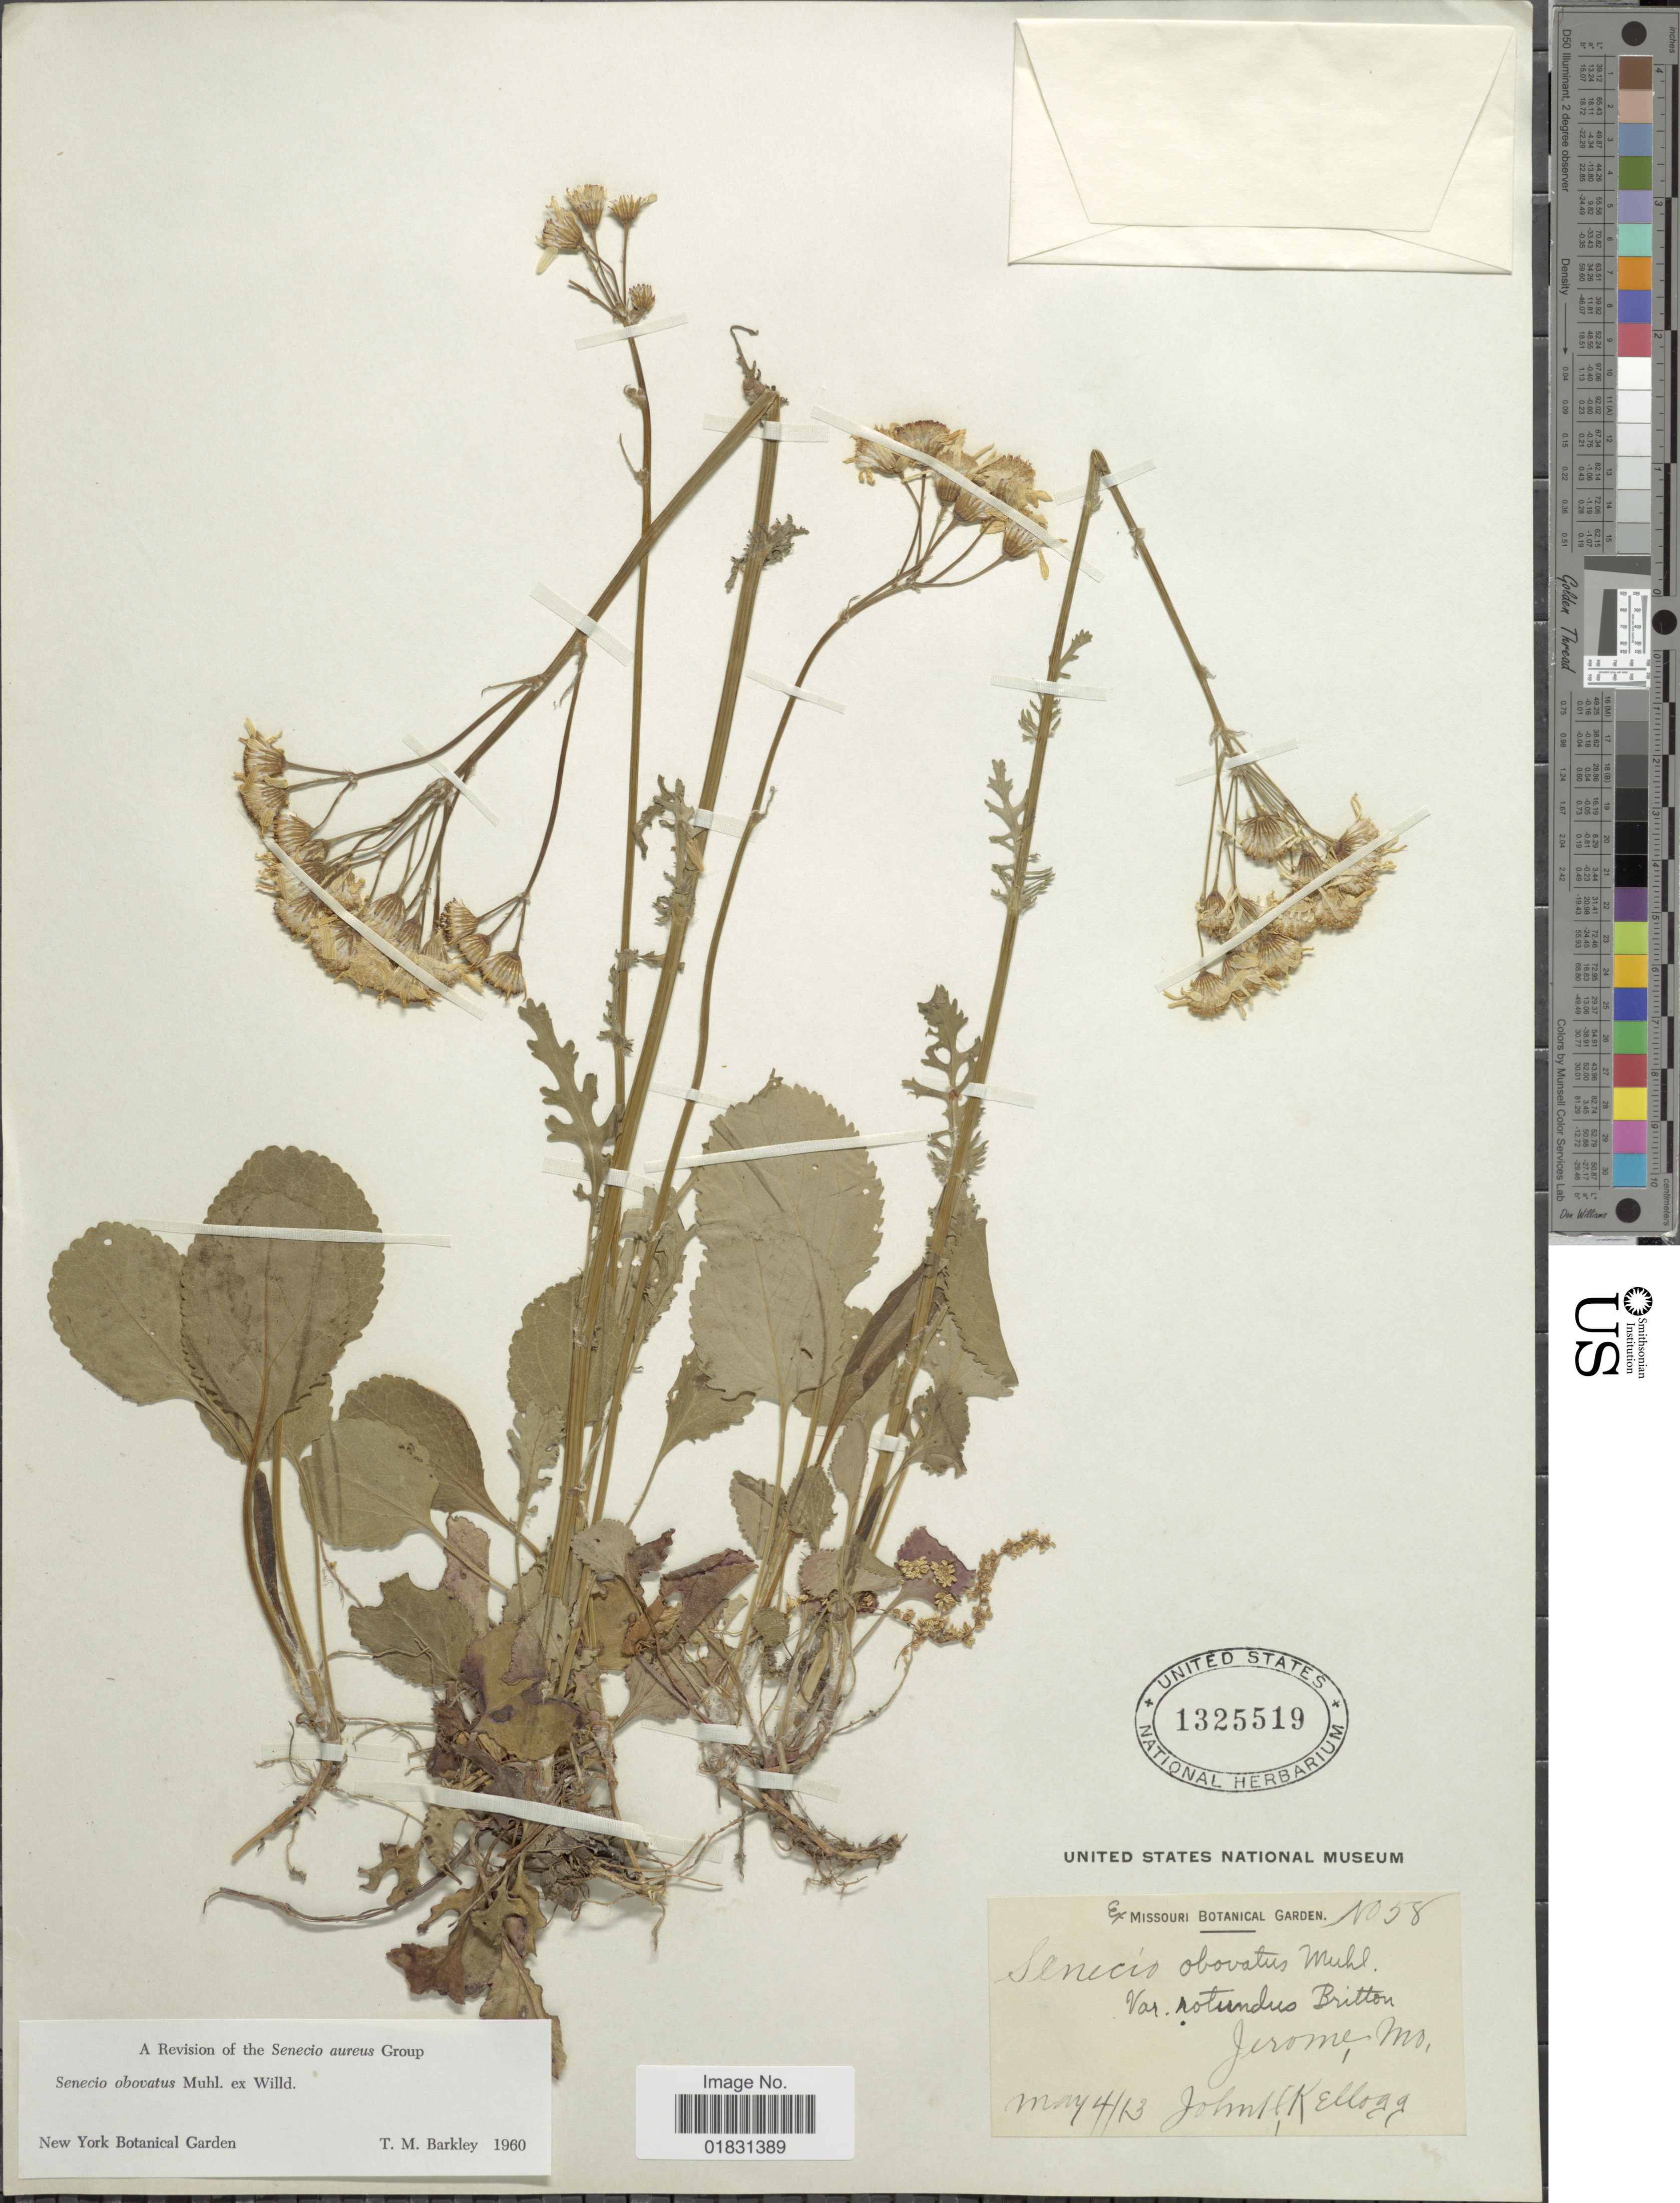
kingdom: Plantae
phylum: Tracheophyta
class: Magnoliopsida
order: Asterales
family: Asteraceae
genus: Packera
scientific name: Packera obovata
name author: (Muhl. ex Willd.) W.A. Weber & Á. Löve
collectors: J. H. Kellogg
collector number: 58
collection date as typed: Transcribed d/m/y: 4/5/13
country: United States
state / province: Missouri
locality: Jerome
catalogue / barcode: US 1325519